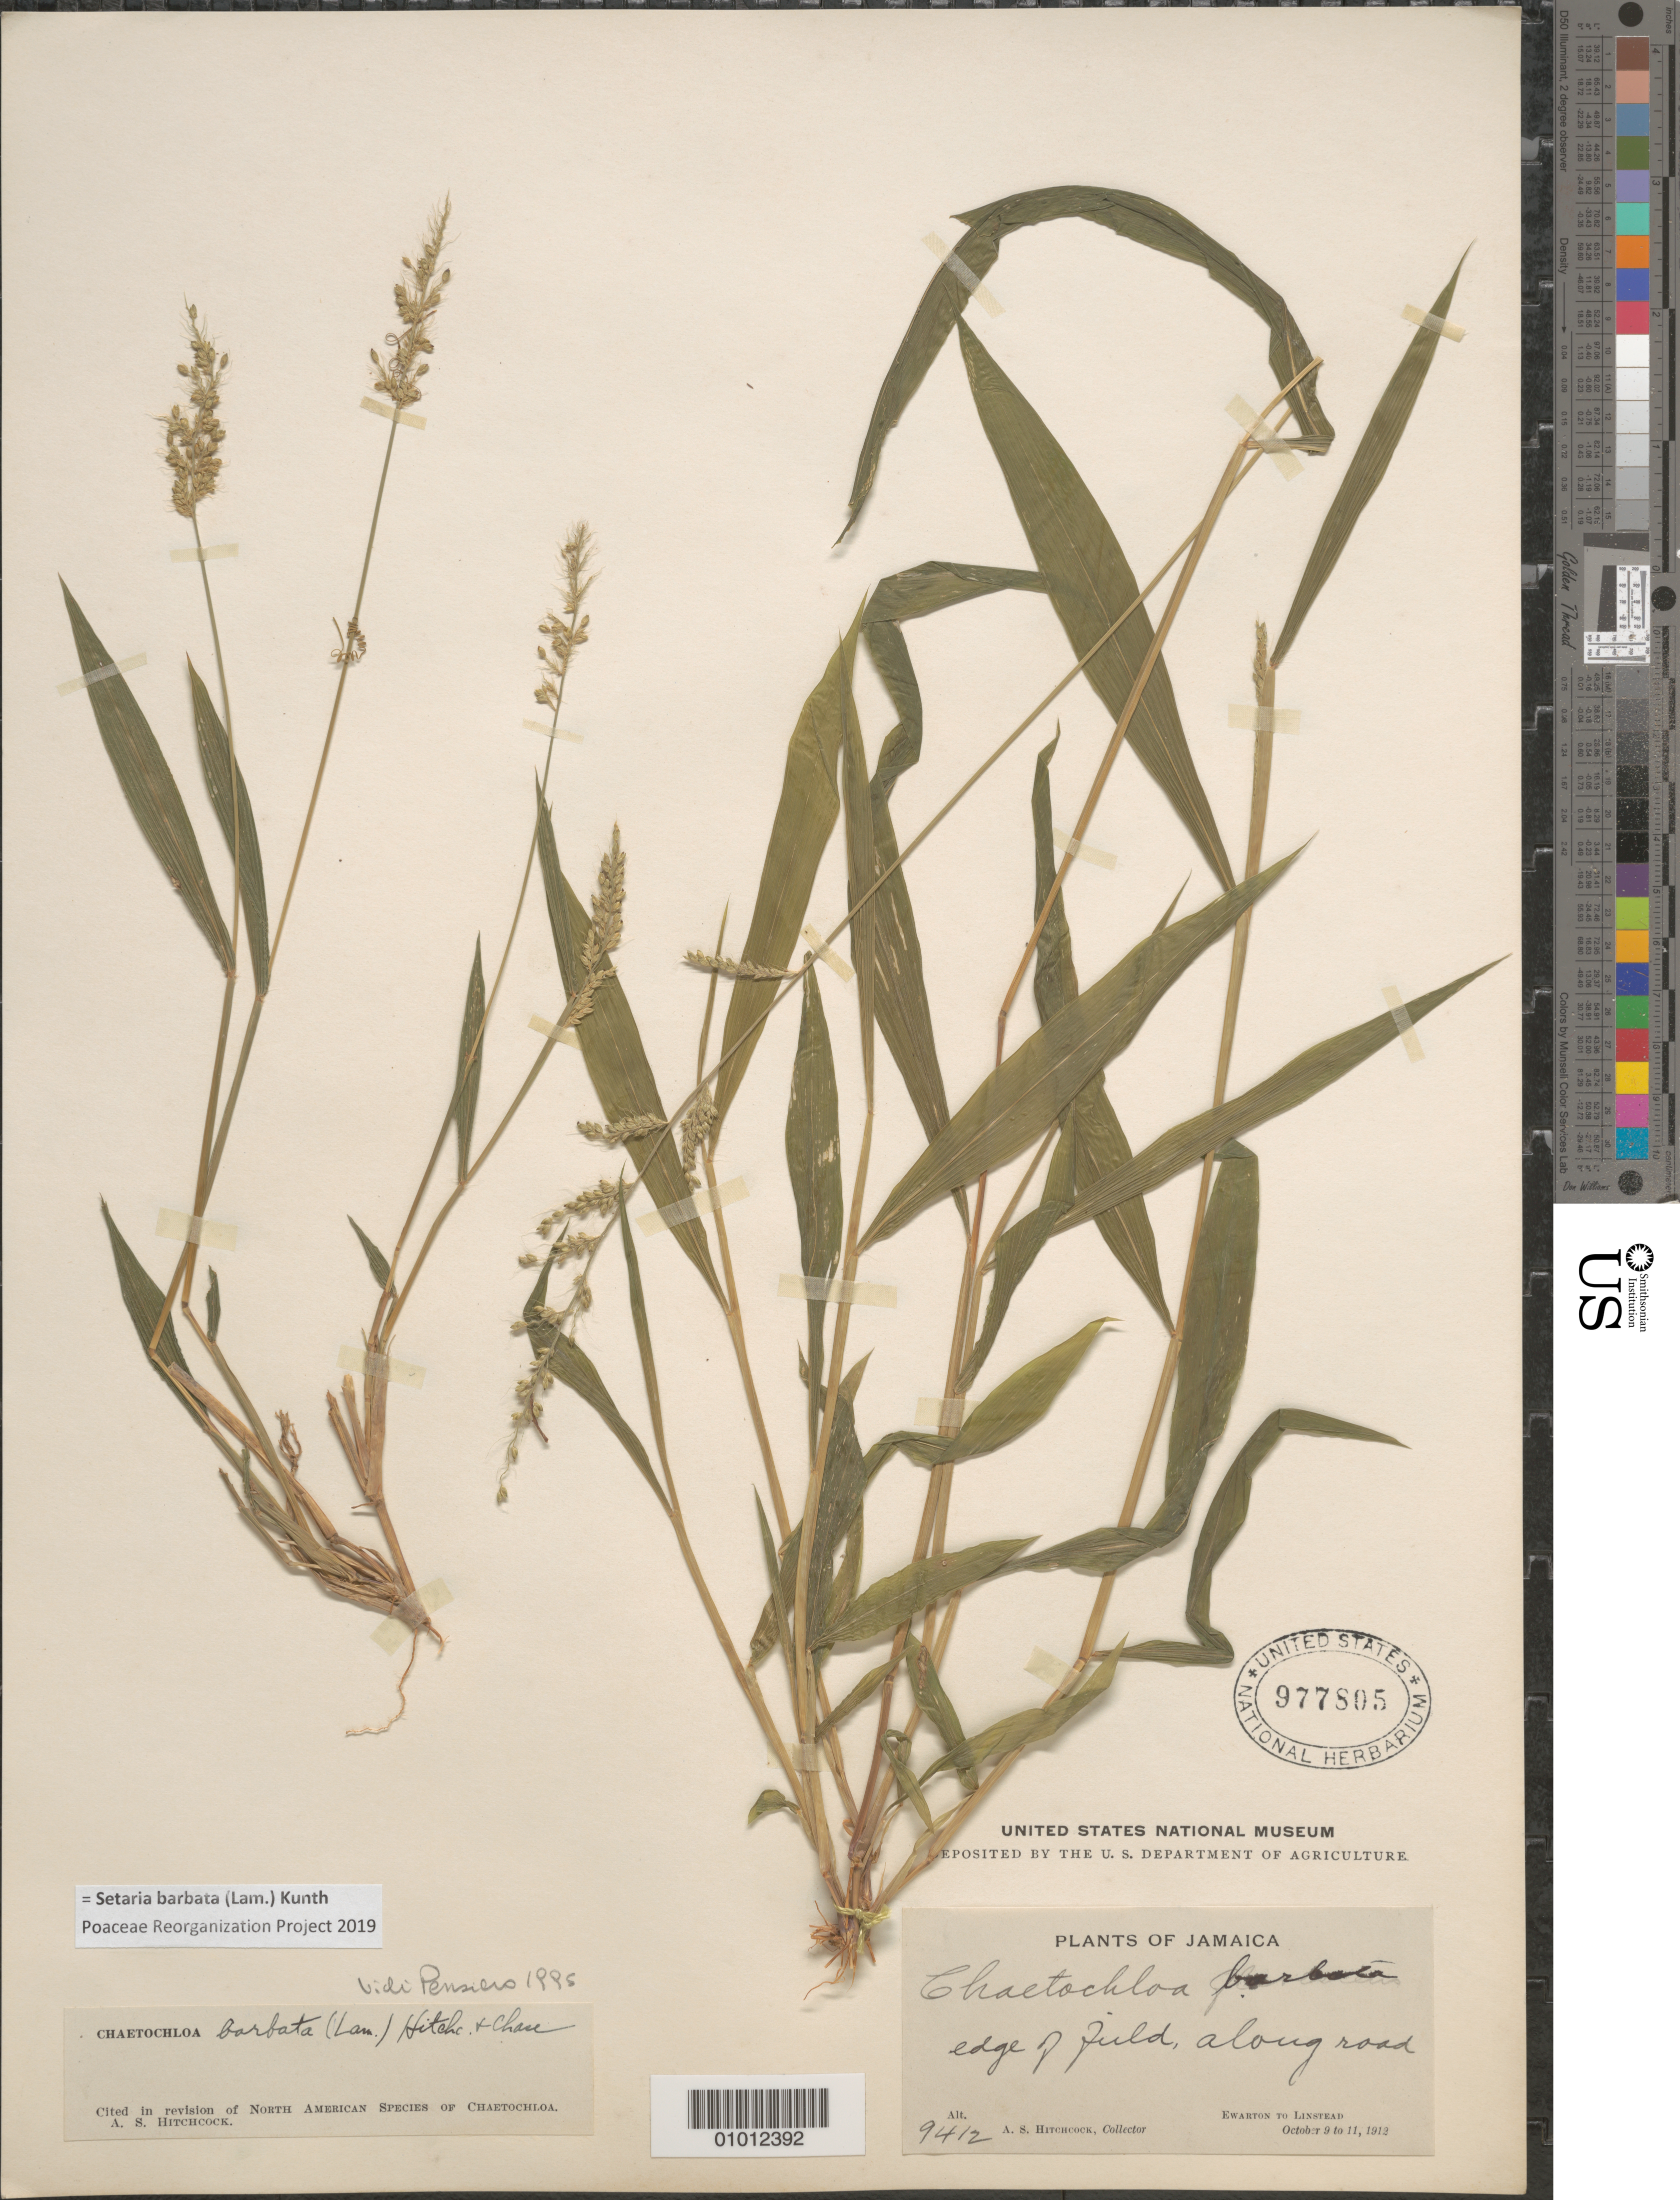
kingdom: Plantae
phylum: Tracheophyta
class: Liliopsida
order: Poales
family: Poaceae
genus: Setaria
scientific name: Setaria barbata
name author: (Lam.) Kunth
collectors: A. S. Hitchcock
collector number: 9412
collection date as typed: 09 Oct 1912 to 11 Oct 1912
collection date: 1912-10-09/1912-10-11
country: Jamaica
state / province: Saint Catherine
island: Jamaica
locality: Ewarton to Linstead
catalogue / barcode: US 977805